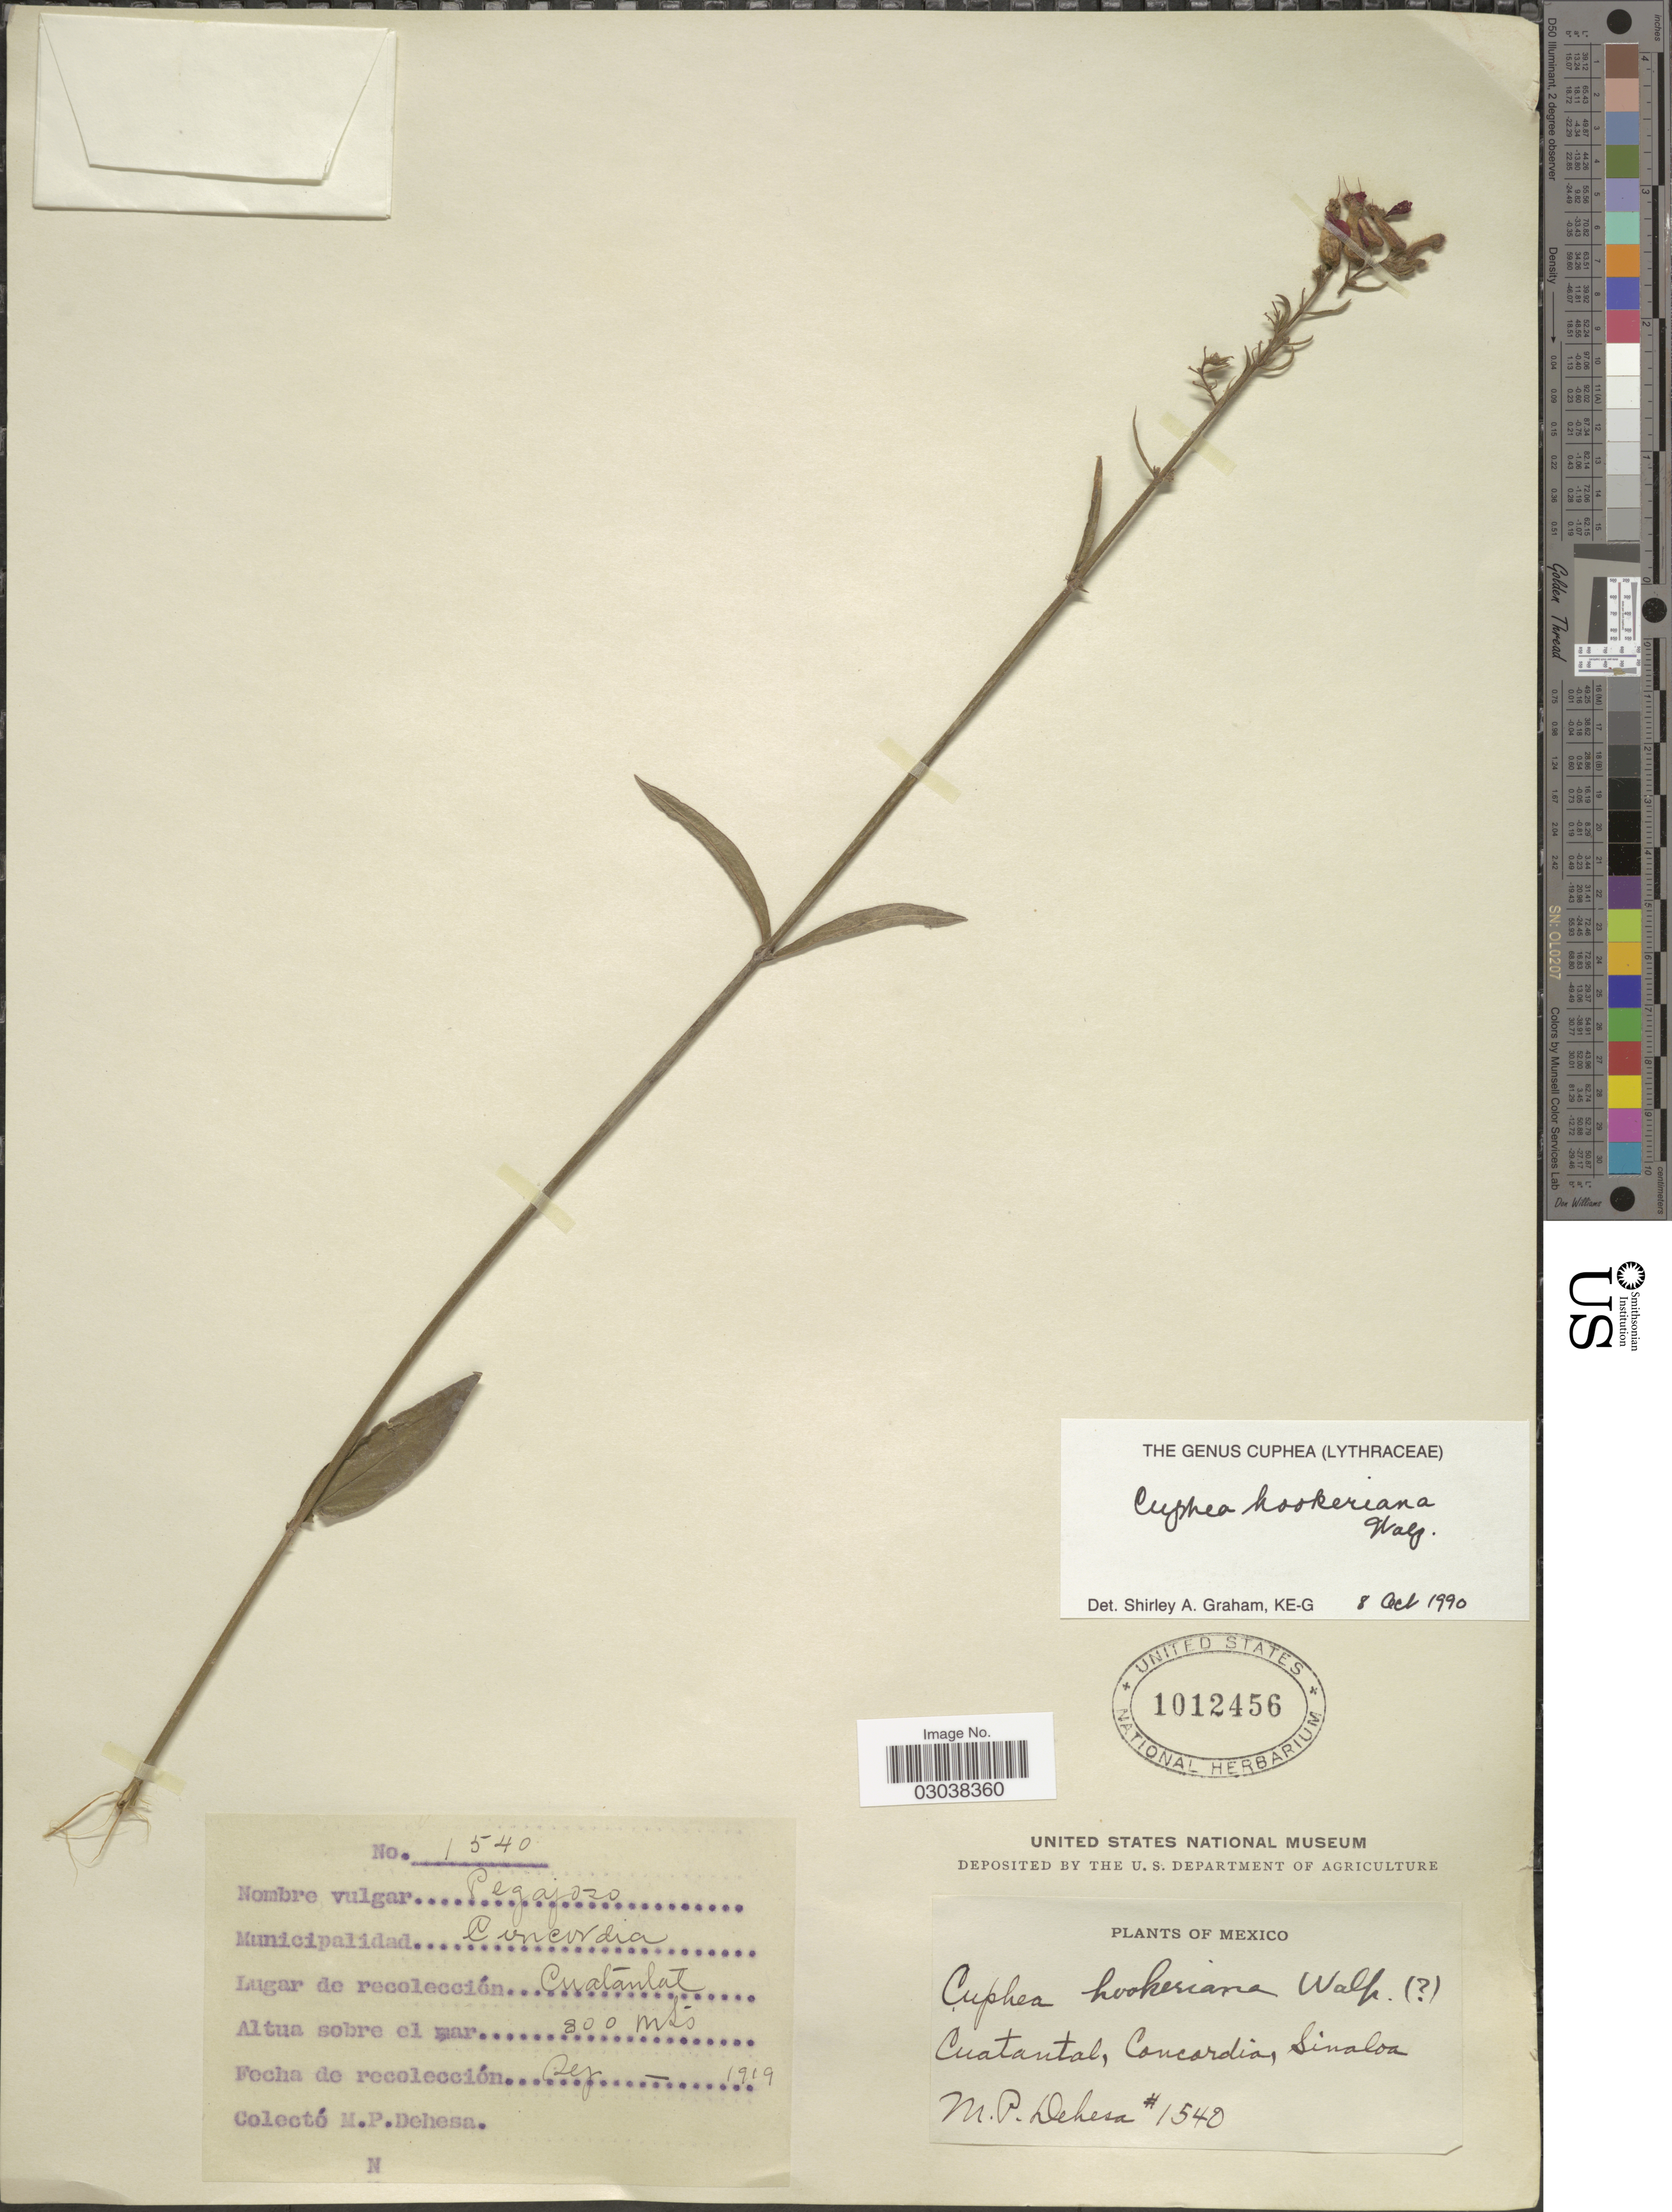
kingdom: Plantae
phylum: Tracheophyta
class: Magnoliopsida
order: Myrtales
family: Lythraceae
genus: Cuphea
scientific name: Cuphea hookeriana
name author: Walp.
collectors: M. Dehesa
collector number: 1540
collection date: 1919-09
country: Mexico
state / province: Sinaloa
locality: Cuatantal, Municipalidad Concordia.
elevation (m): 800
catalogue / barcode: US 1012456